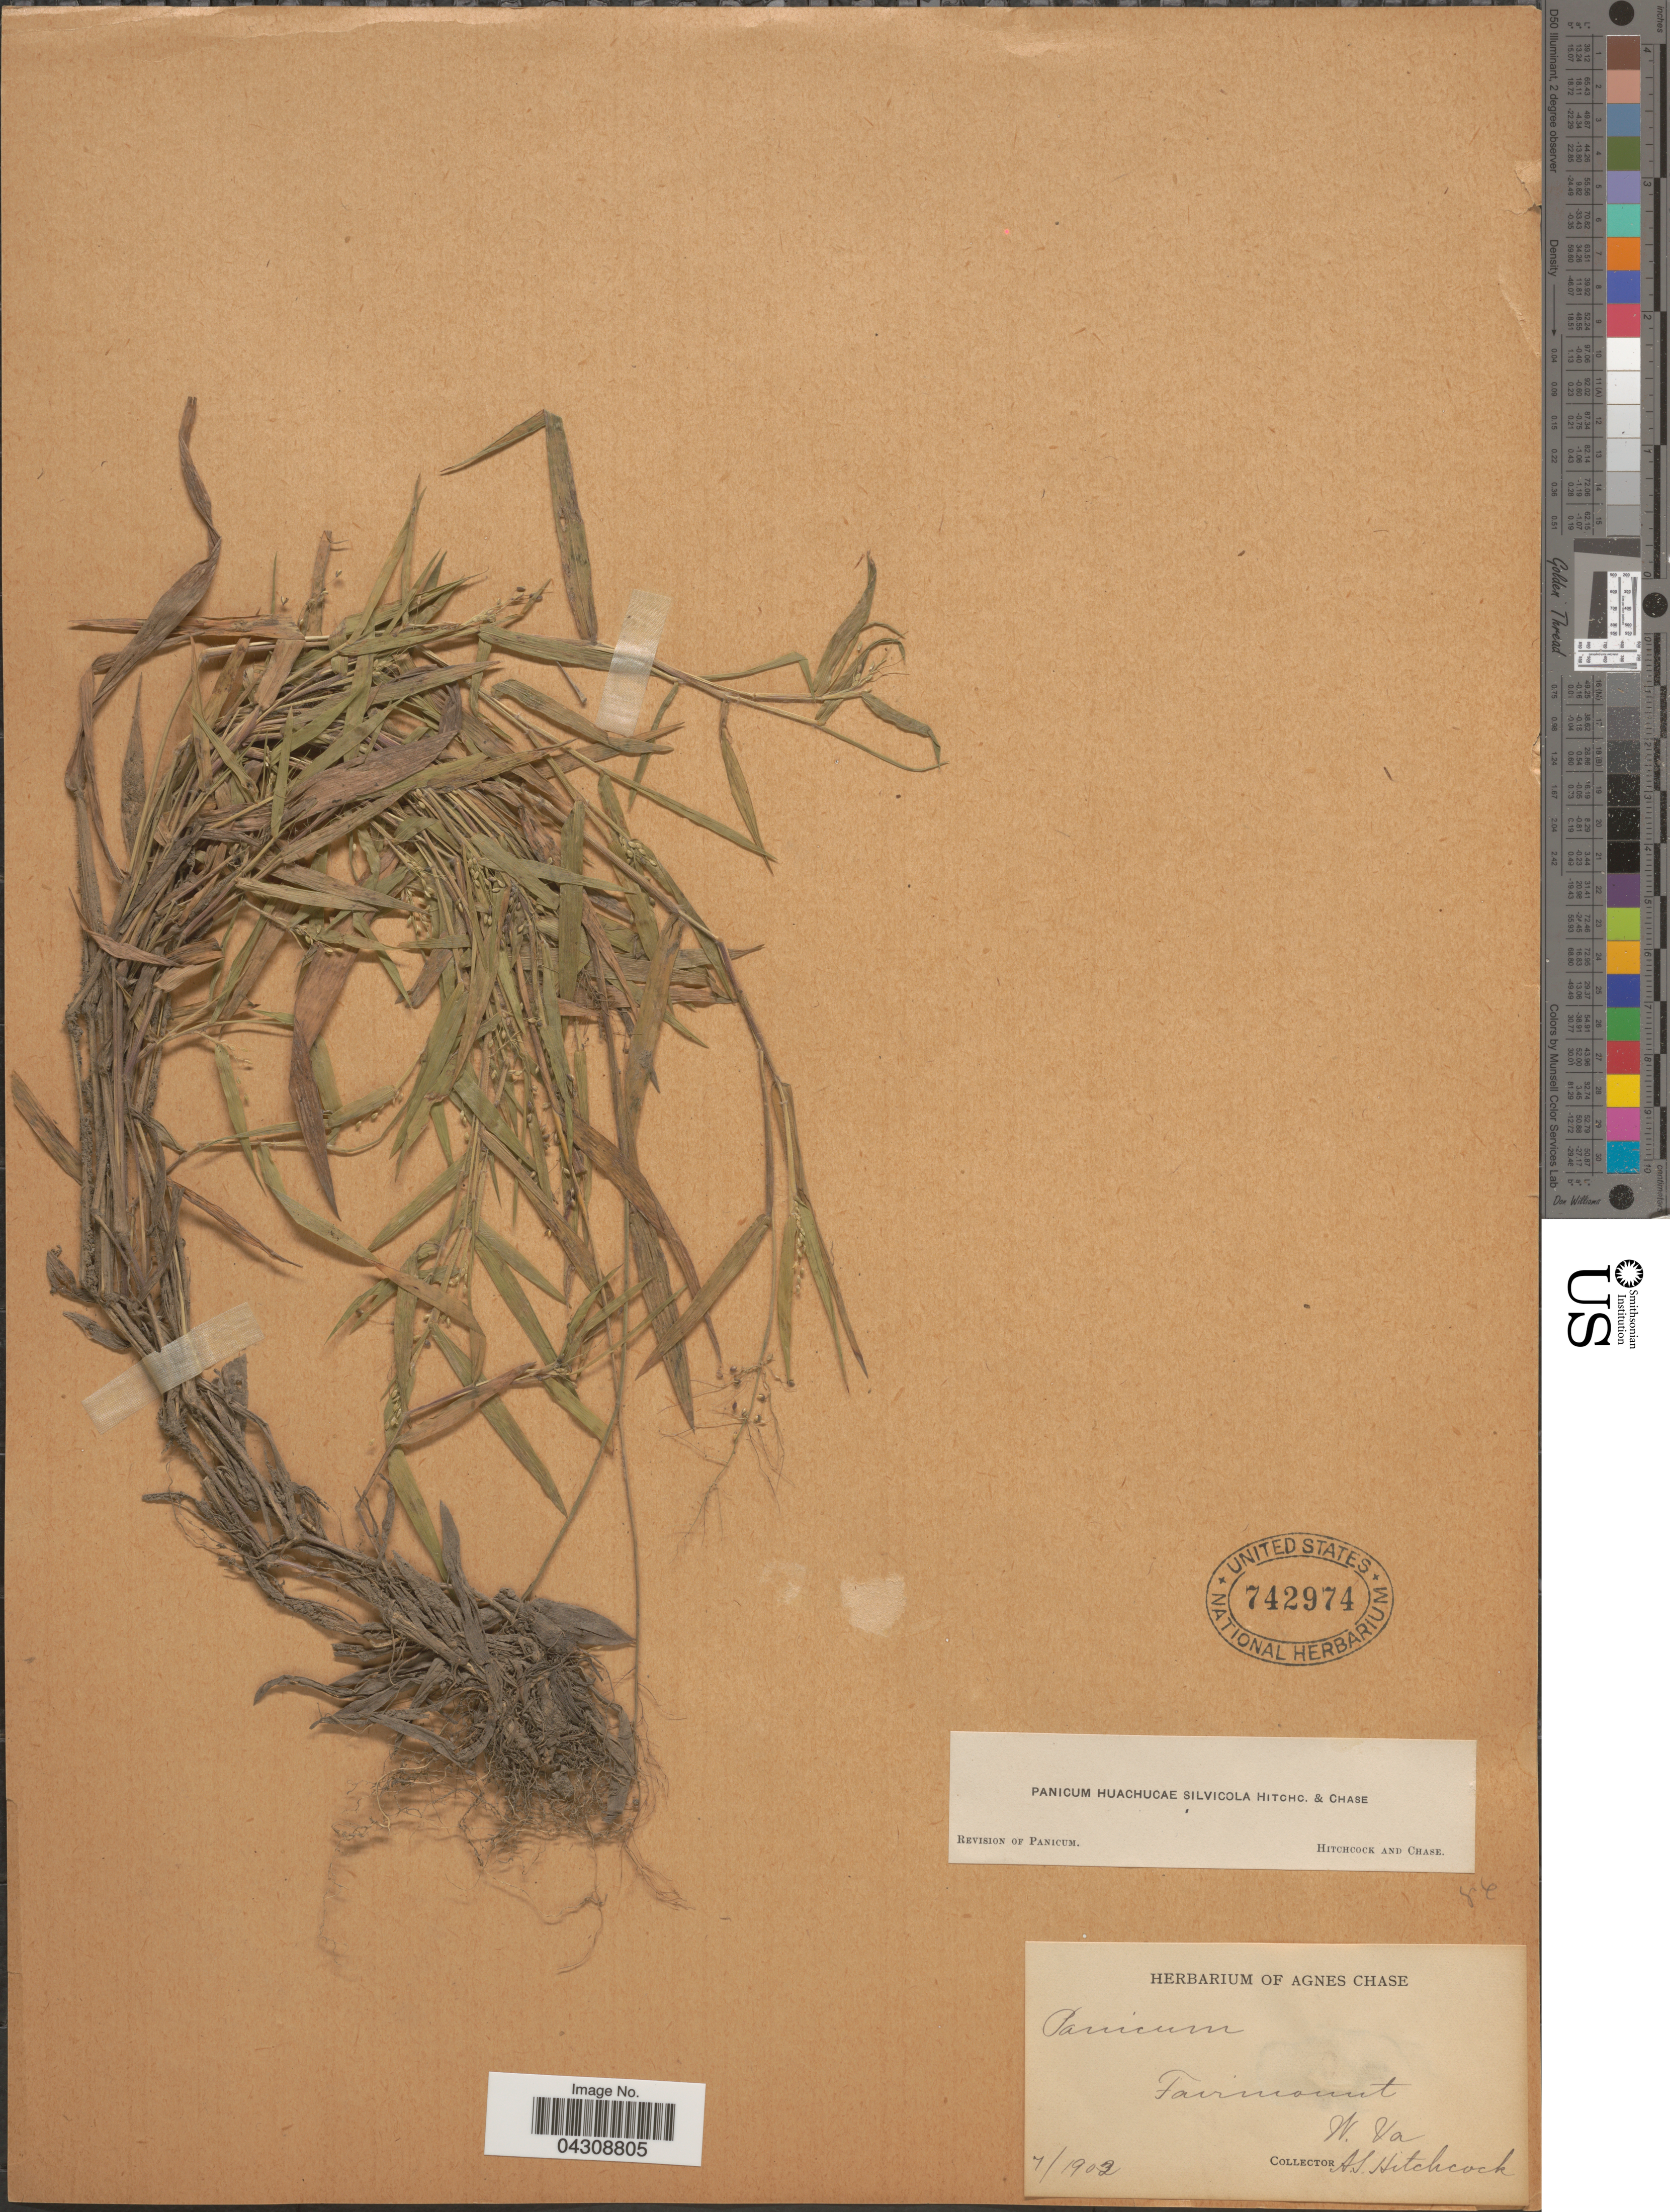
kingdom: Plantae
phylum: Tracheophyta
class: Liliopsida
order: Poales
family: Poaceae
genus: Dichanthelium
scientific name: Dichanthelium acuminatum var. acuminatum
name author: (Sw.) Gould & C.A. Clark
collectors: A. S. Hitchcock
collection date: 1902-07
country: United States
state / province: West Virginia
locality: Fairmount.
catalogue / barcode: US 742974